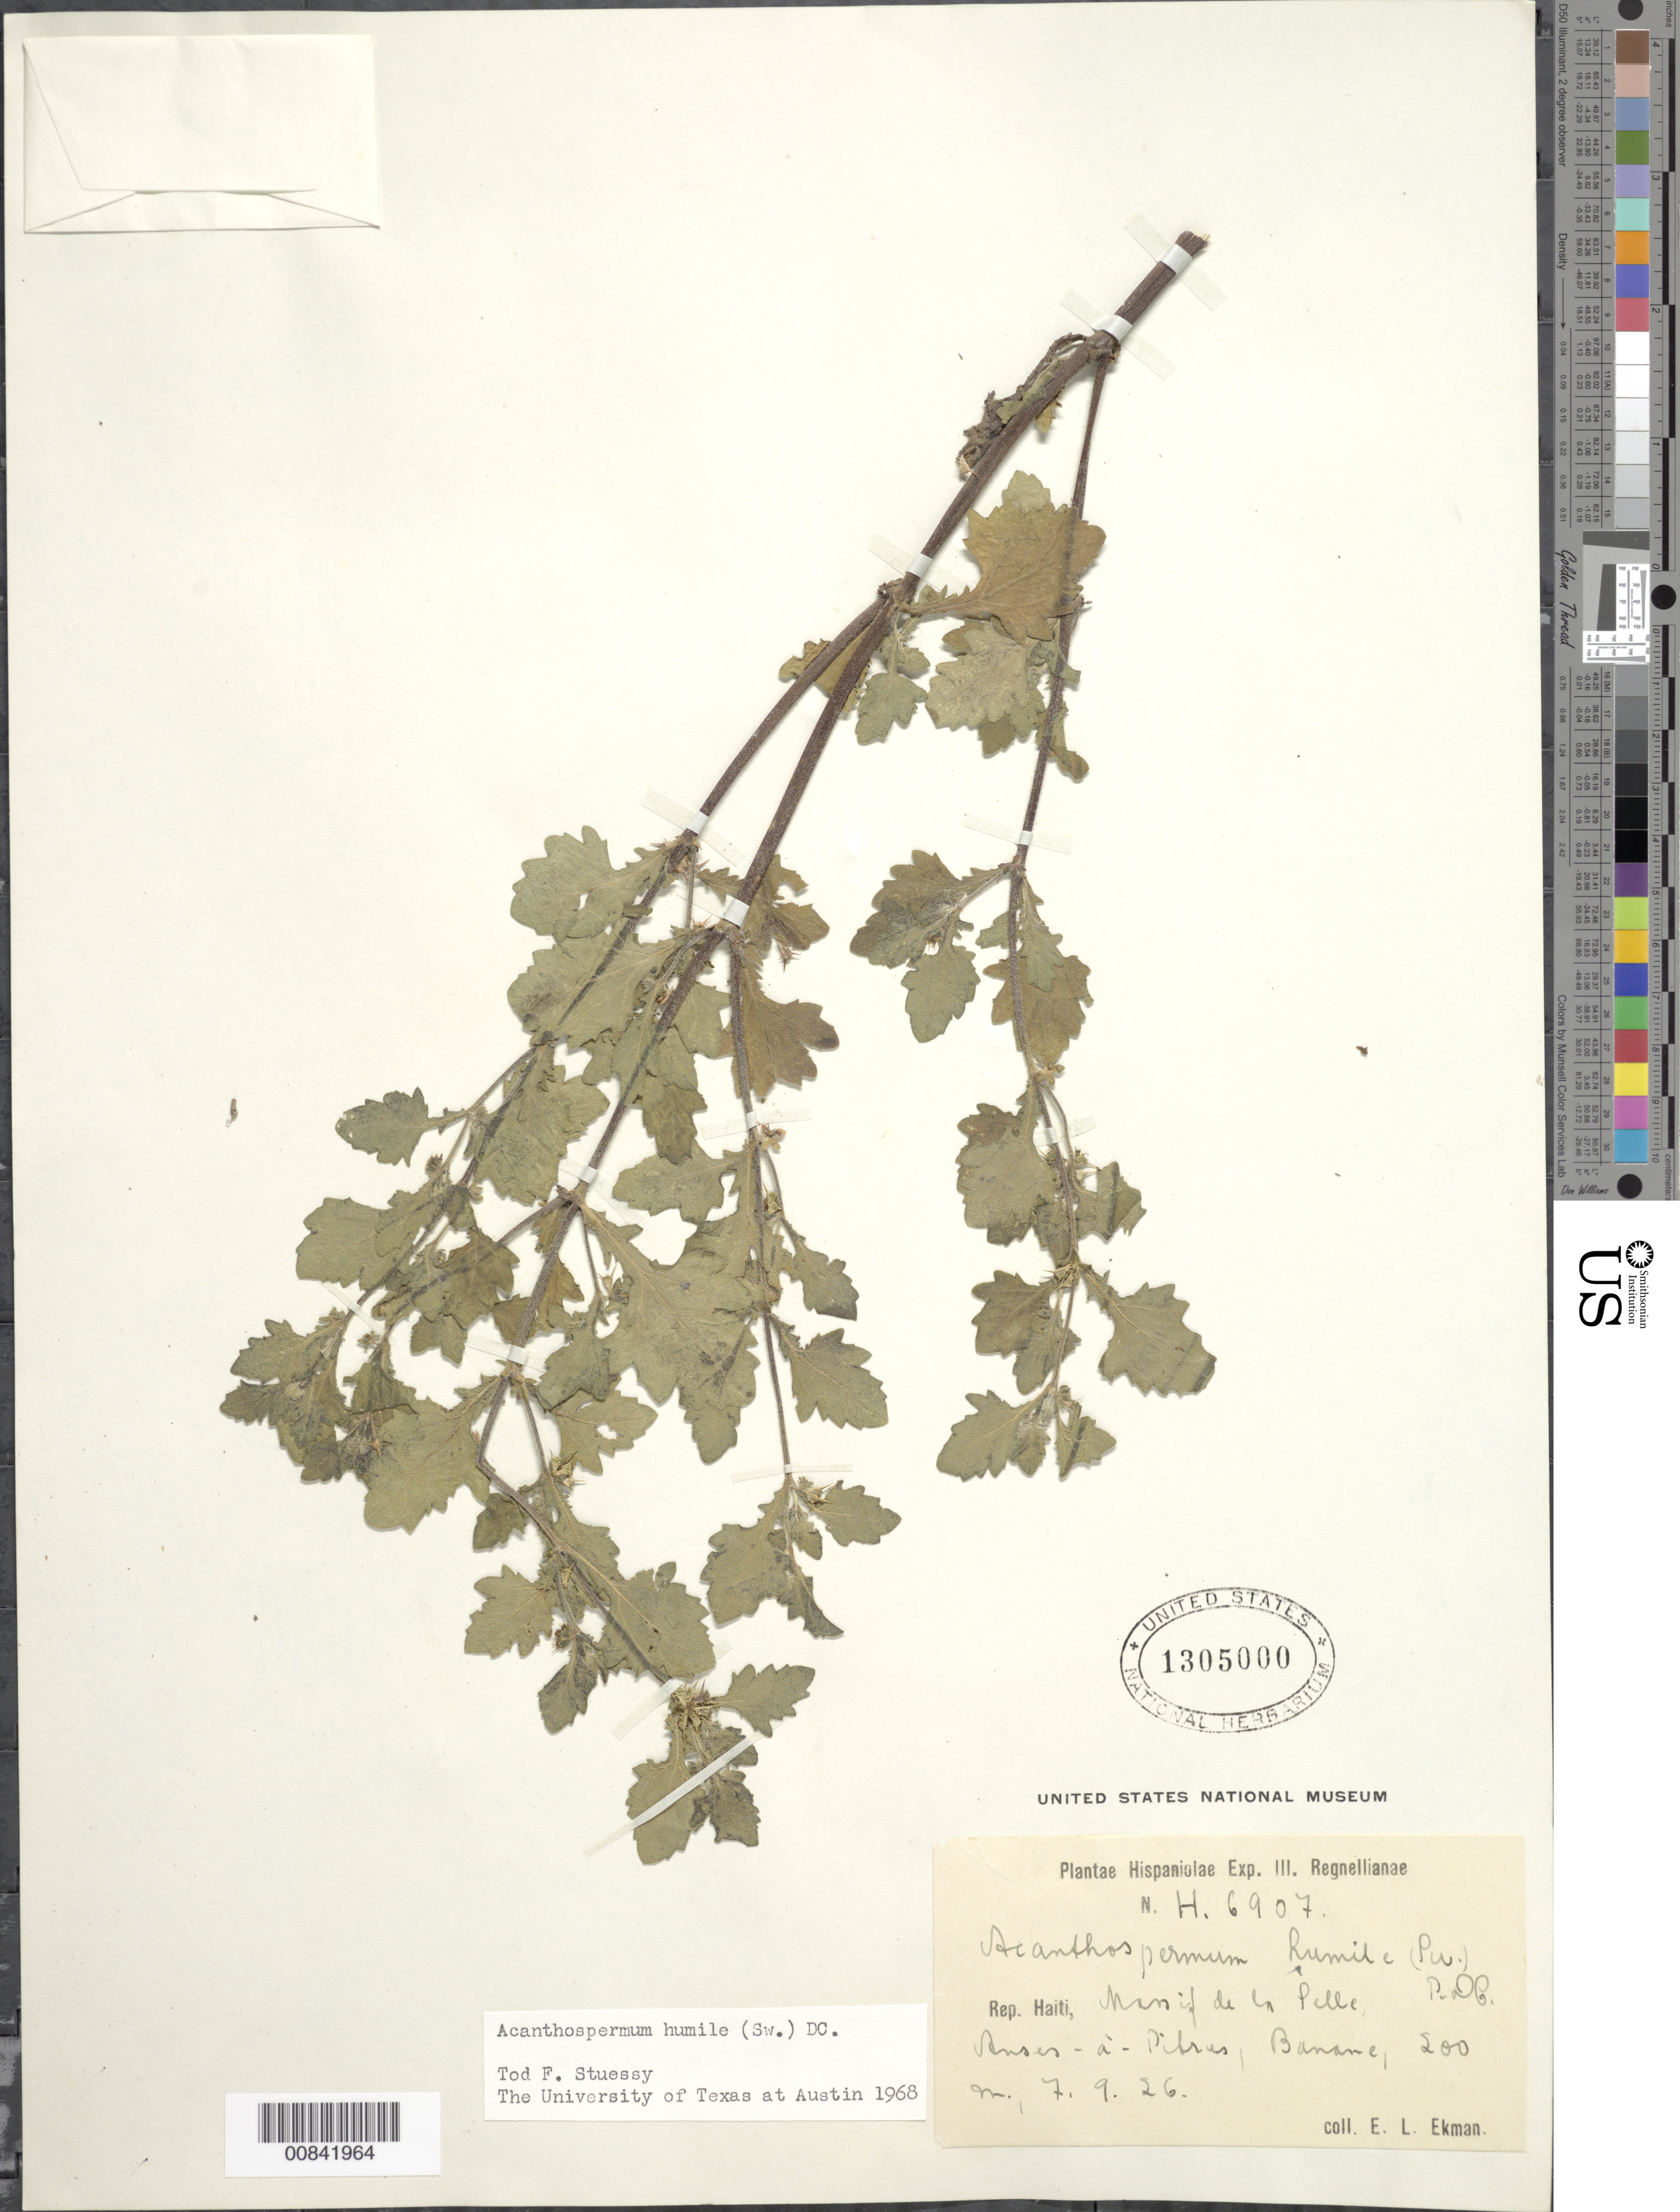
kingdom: Plantae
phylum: Tracheophyta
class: Magnoliopsida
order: Asterales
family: Asteraceae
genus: Acanthospermum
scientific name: Acanthospermum humile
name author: (Sw.) DC.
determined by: Stuessy, T. F.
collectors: E. L. Ekman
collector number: H 6907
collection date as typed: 07 Sep 1926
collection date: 1926-09-07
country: Haiti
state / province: Sud-Est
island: Hispaniola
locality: Massif de la Selle, Anse-à-Pitre, Banane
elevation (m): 200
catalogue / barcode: US 1305000